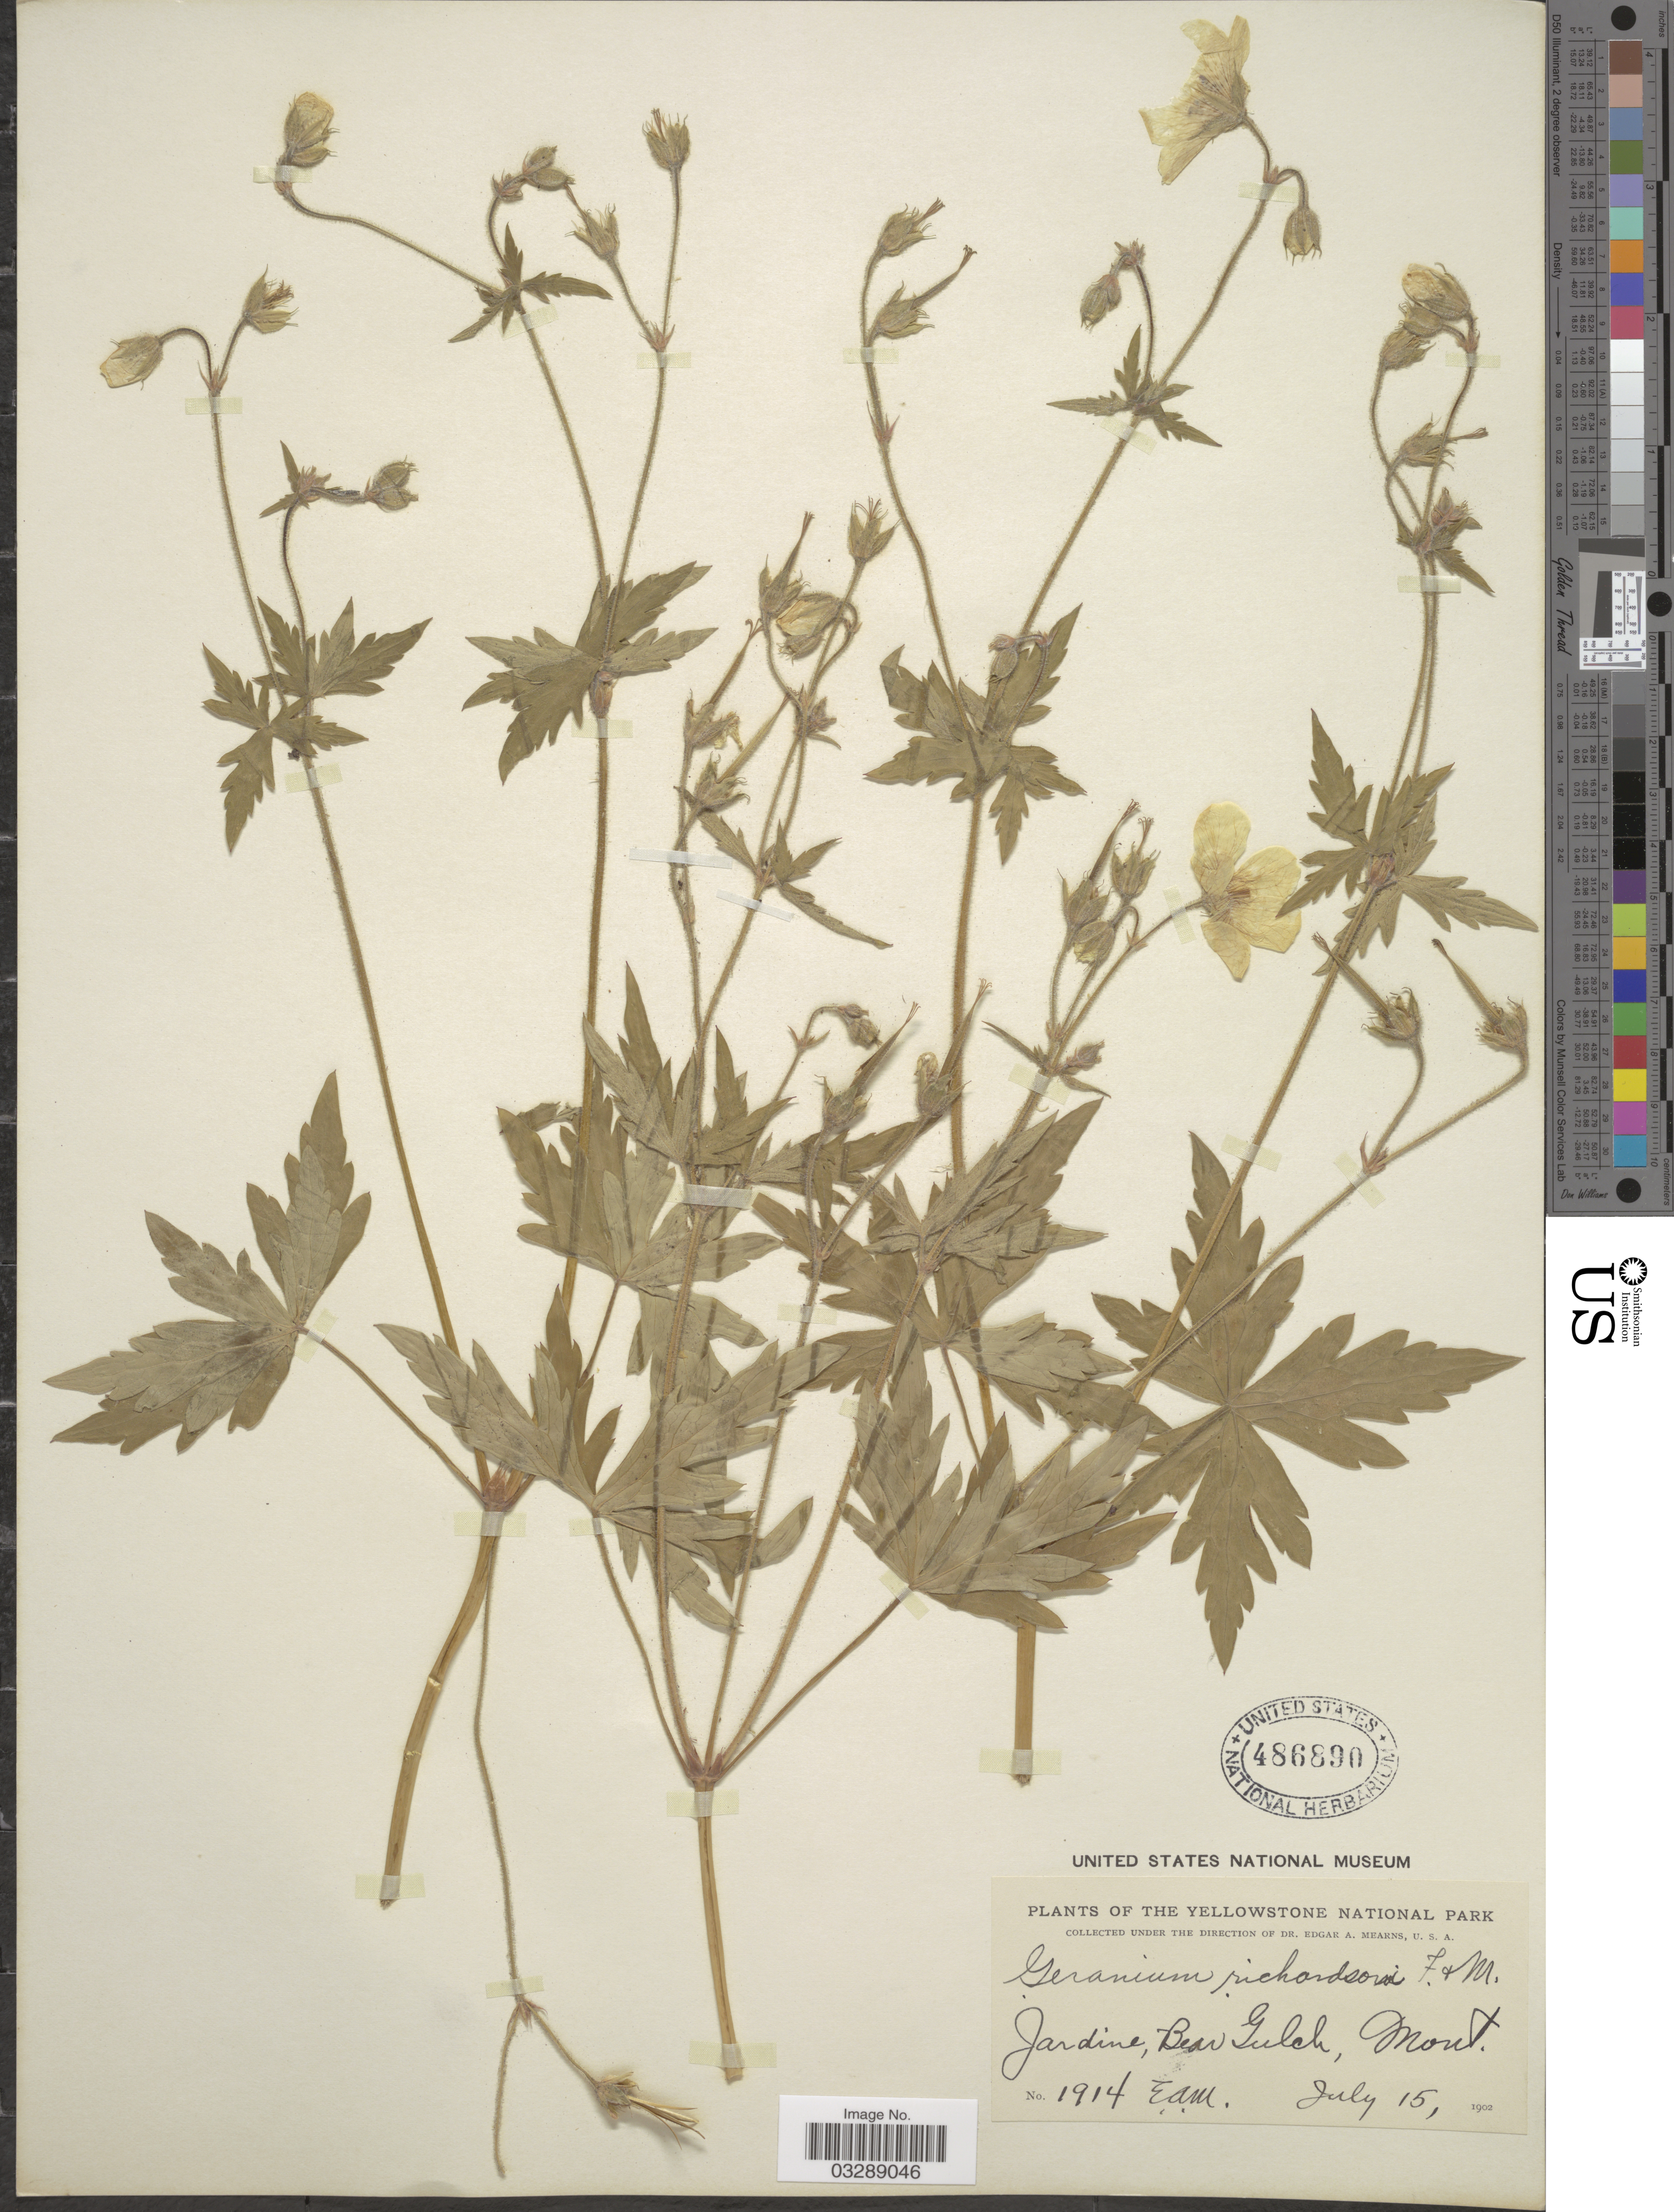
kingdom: Plantae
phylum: Tracheophyta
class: Magnoliopsida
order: Geraniales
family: Geraniaceae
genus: Geranium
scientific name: Geranium richardsonii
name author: Fisch. & Trautv.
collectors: E. A. Mearns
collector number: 1914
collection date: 1902-07-15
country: United States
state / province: Montana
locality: The Yellowstone National Park. Jardine, Bear Gulch, Mont.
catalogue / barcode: US 486890